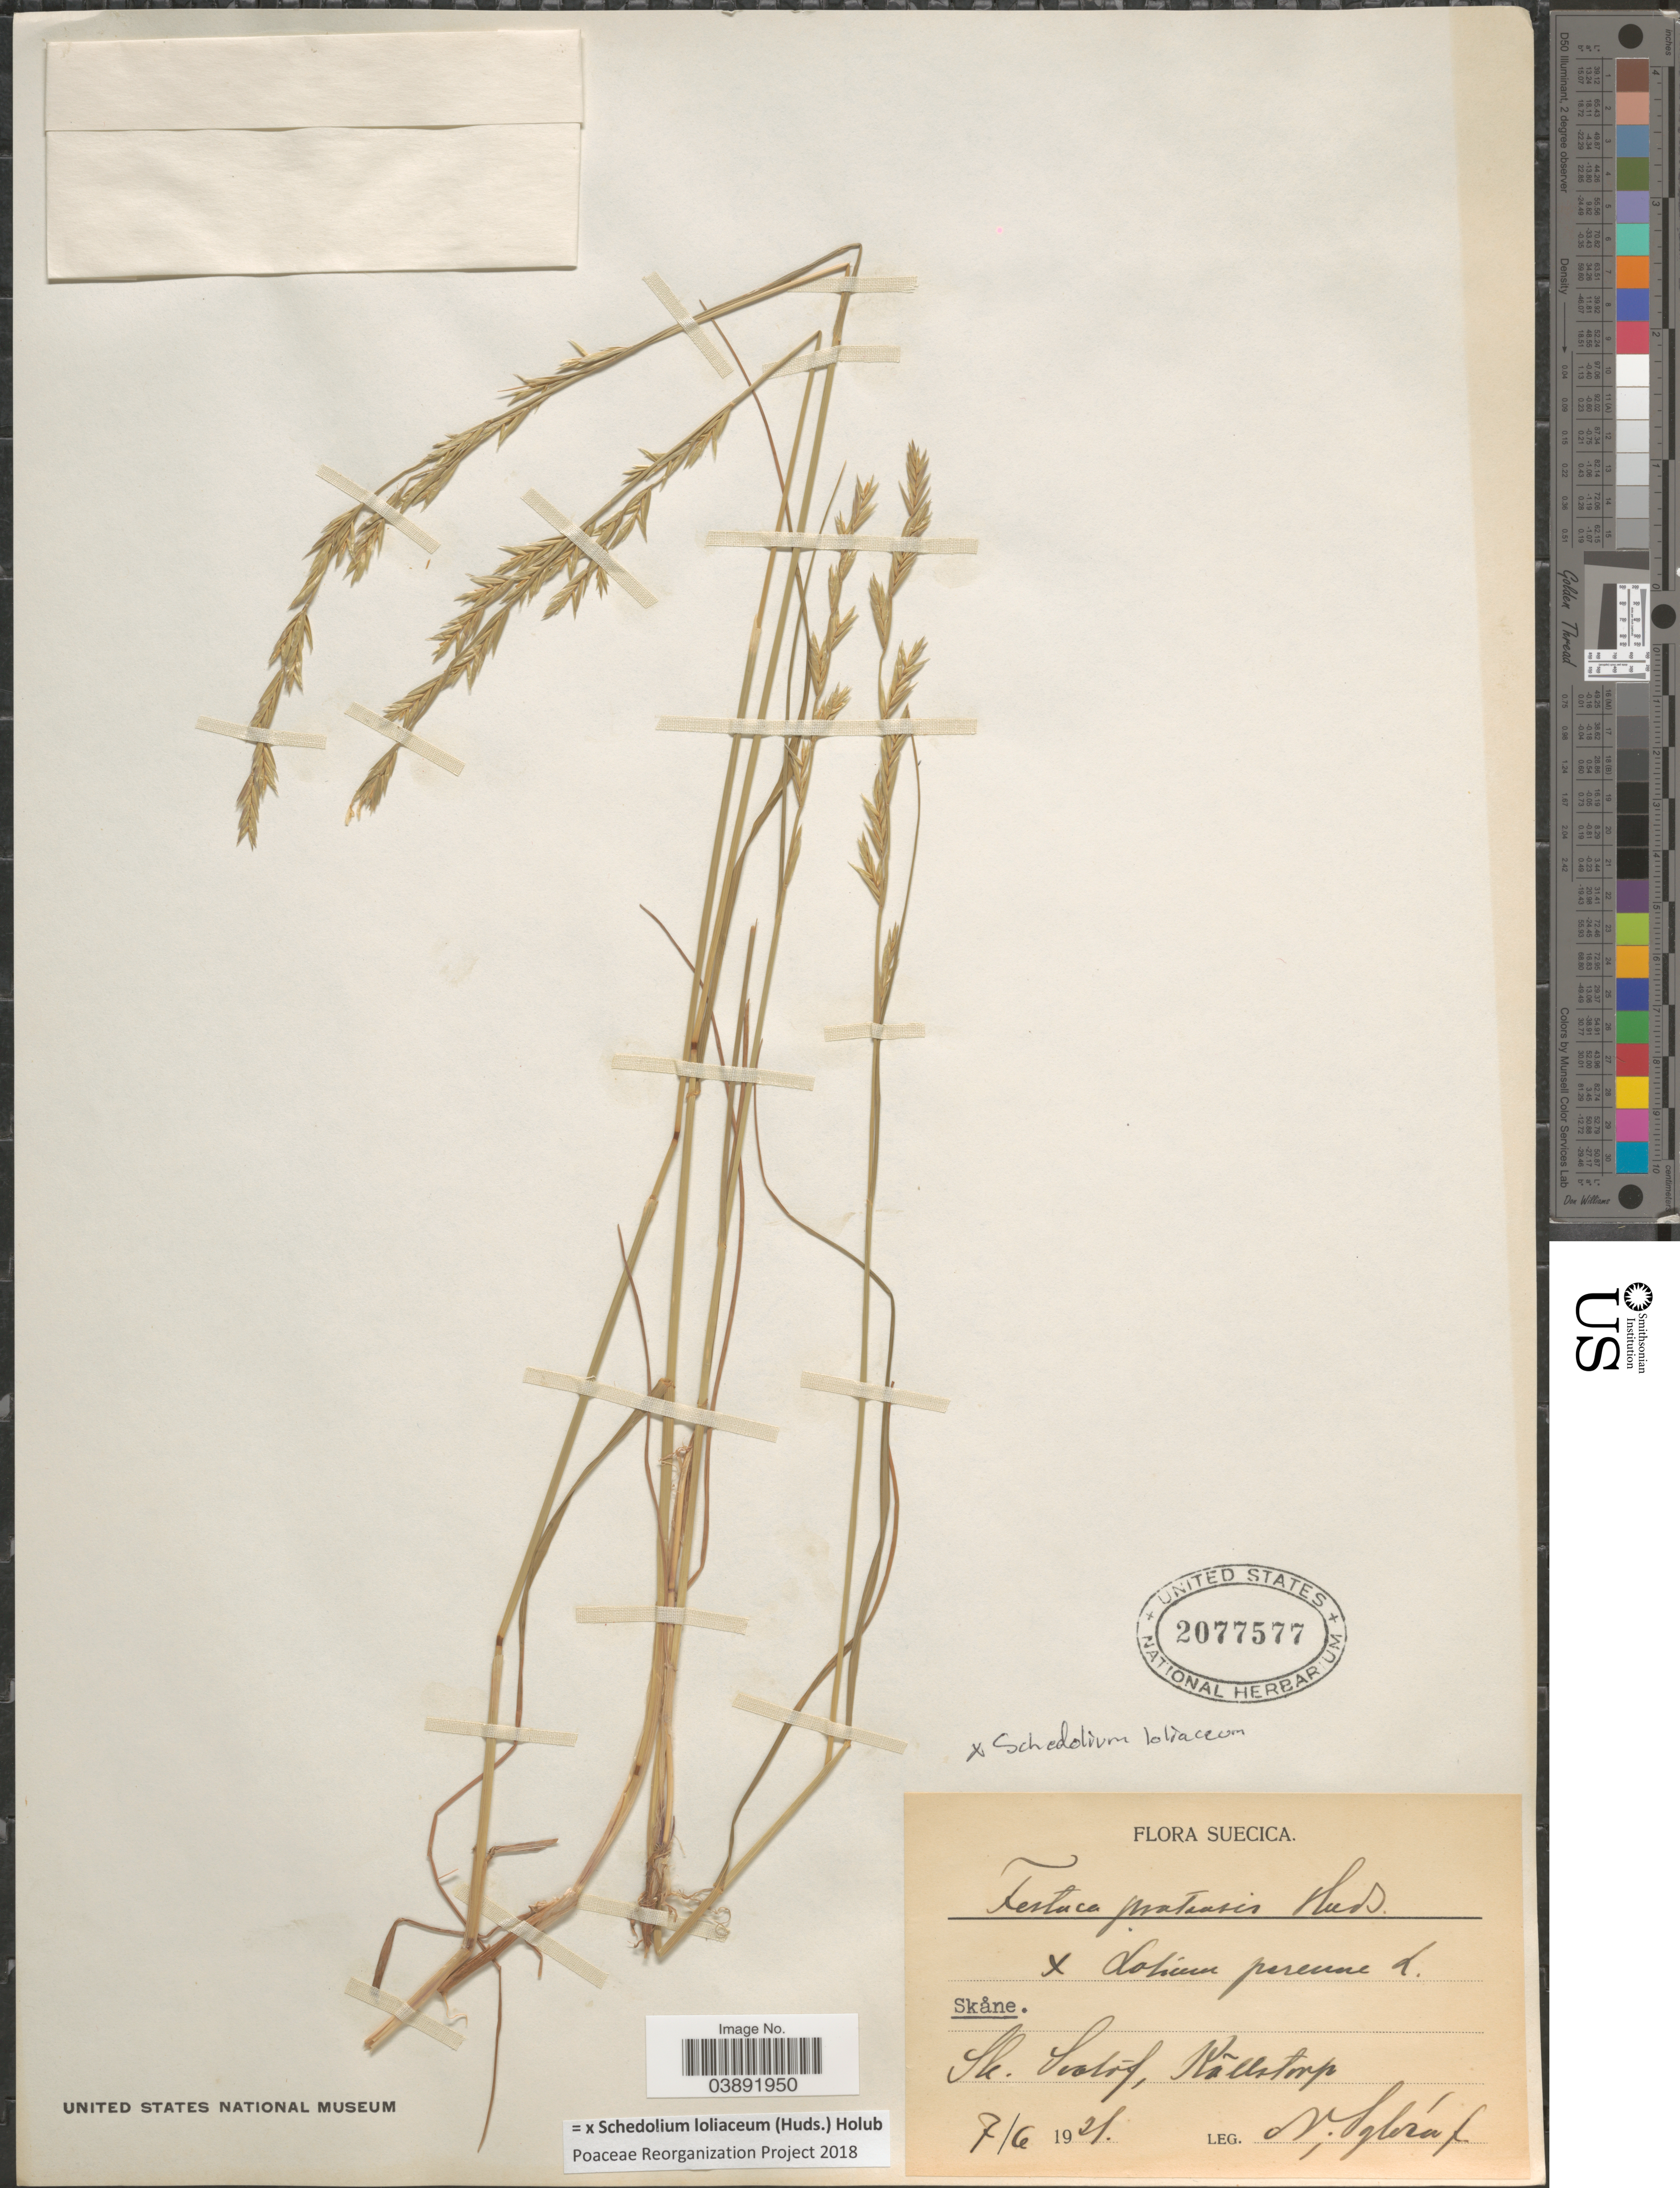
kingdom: Plantae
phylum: Tracheophyta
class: Liliopsida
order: Poales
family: Poaceae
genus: Schedolium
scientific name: Schedolium loliaceum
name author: (Huds.) Holub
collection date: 1921-06-07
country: Sweden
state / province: Skåne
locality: Suecica. Sk. Svalof, Kallstorp.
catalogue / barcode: US 2077577